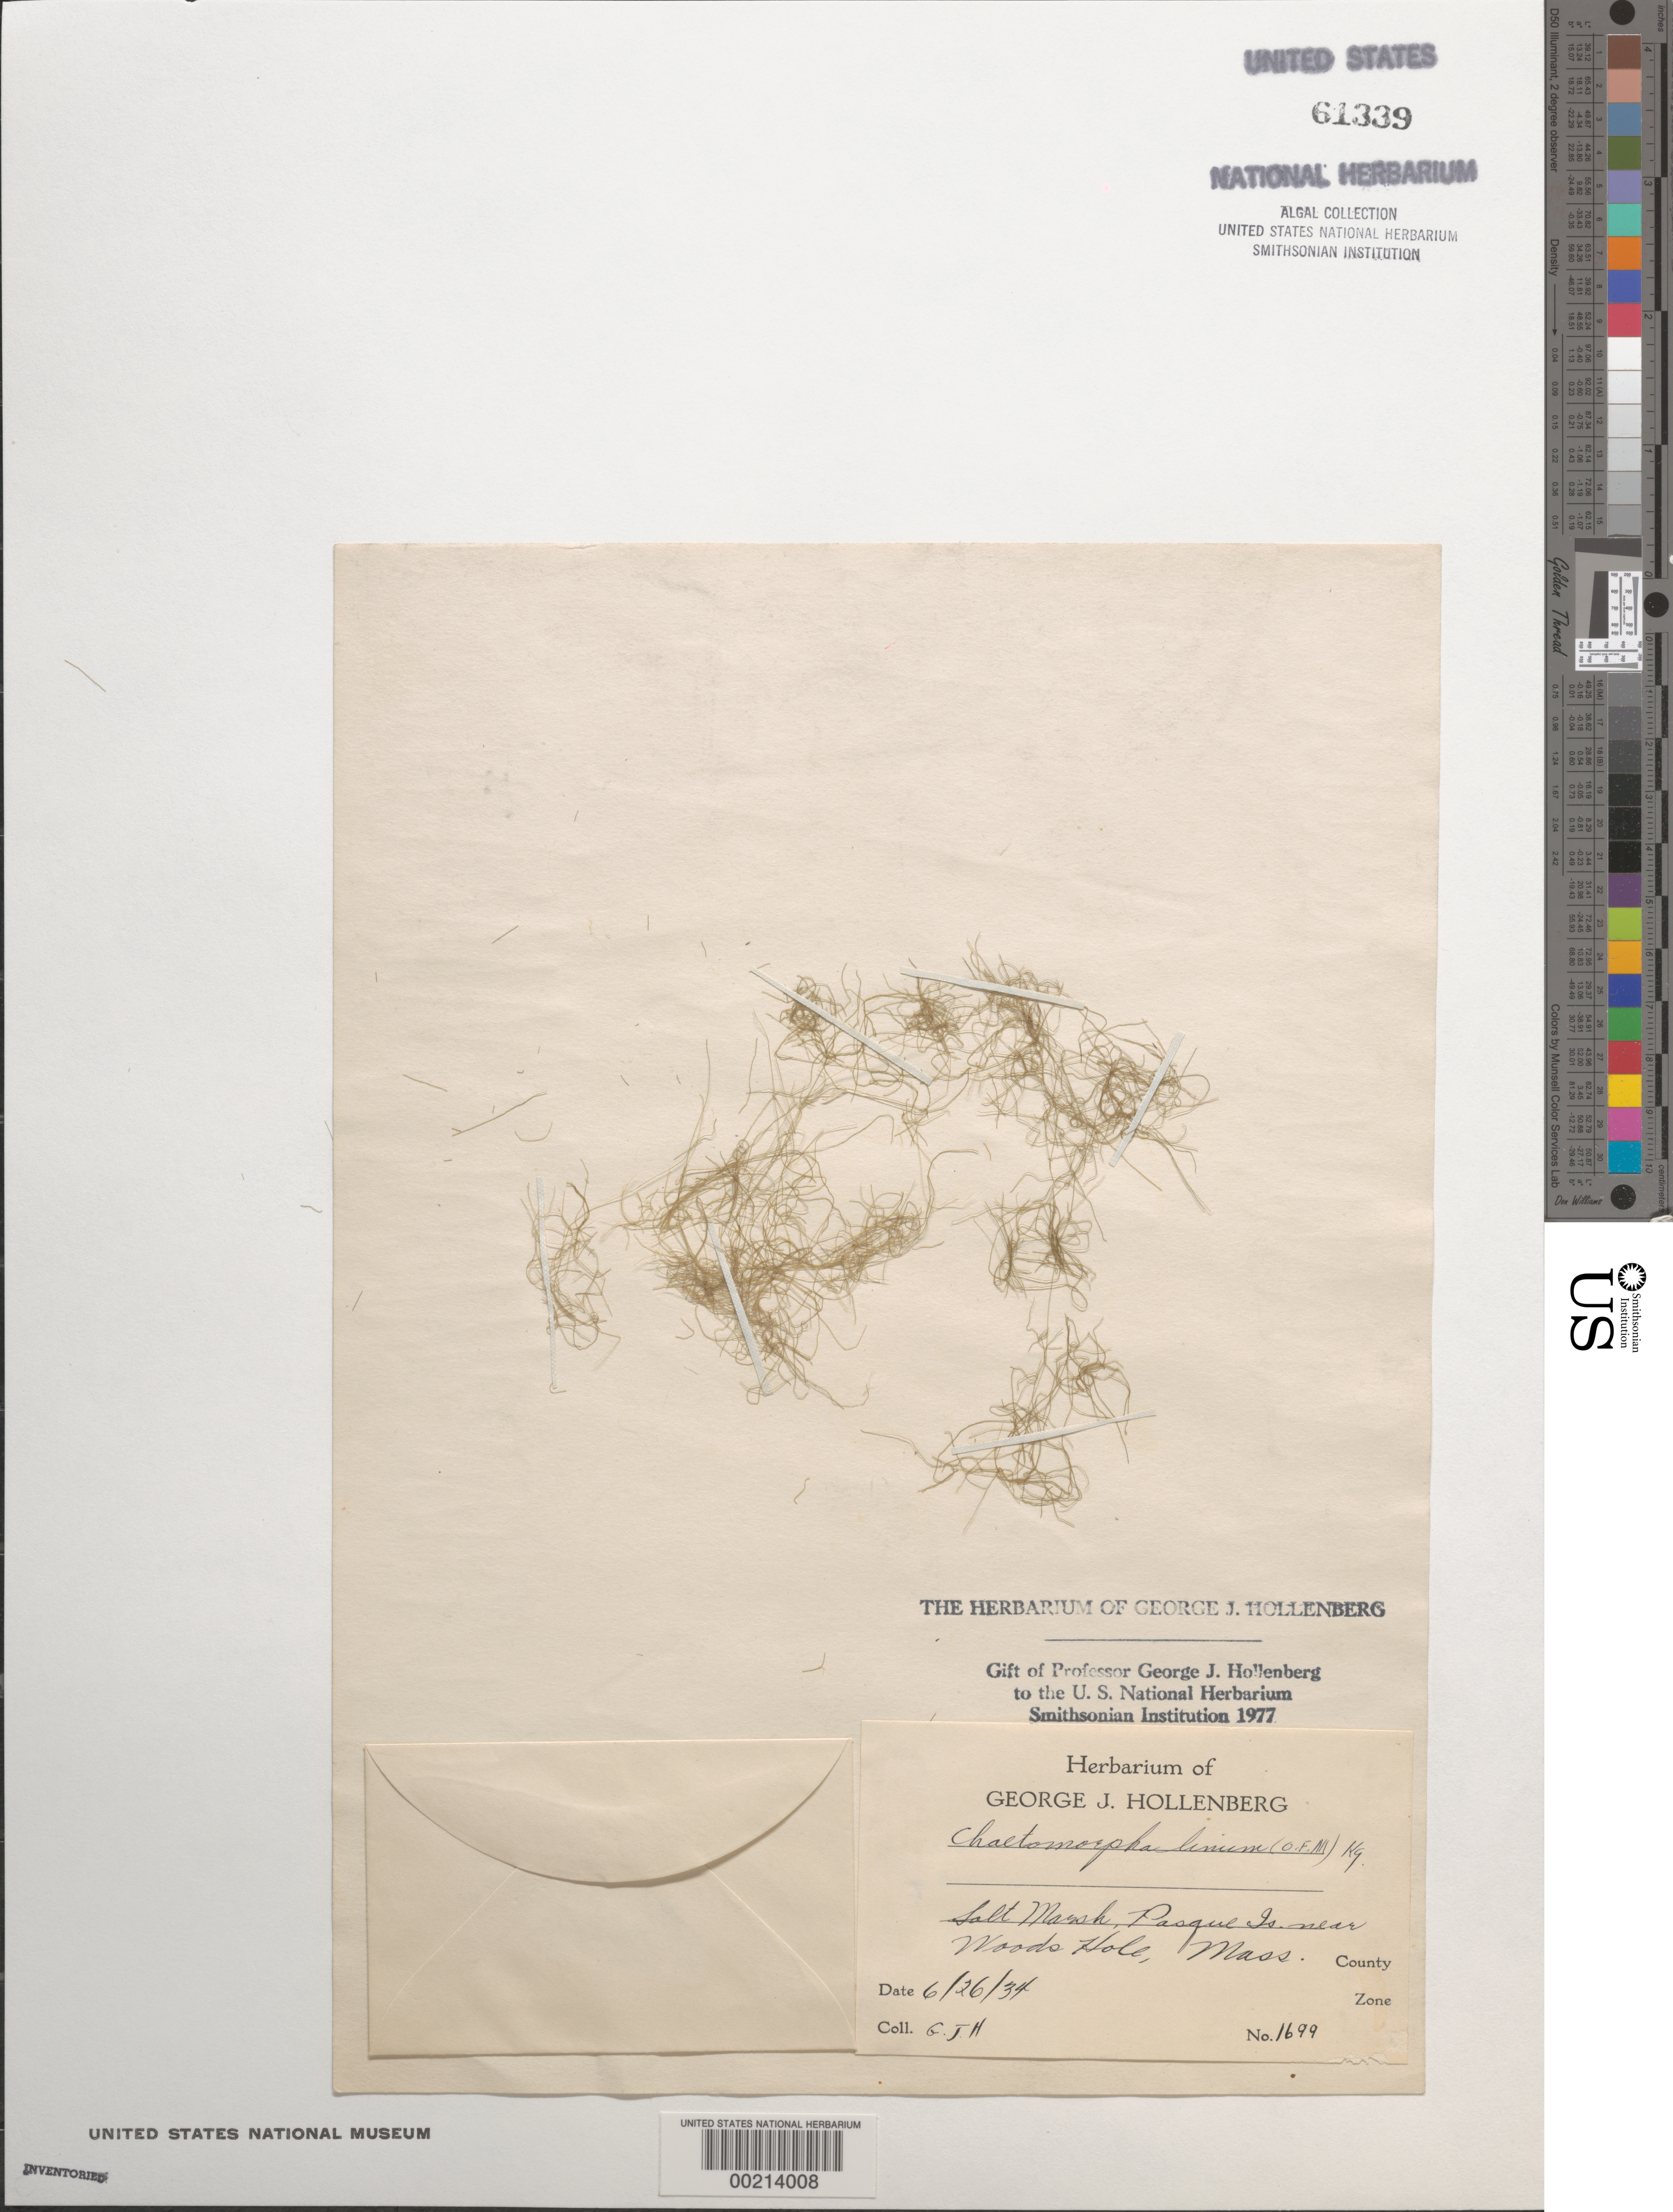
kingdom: Plantae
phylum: Chlorophyta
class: Ulvophyceae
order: Cladophorales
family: Cladophoraceae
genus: Chaetomorpha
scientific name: Chaetomorpha linum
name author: (O.F. Muell.) Kütz.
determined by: Hollenberg, George J.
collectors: G. Hollenberg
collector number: GJH 1699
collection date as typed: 26 Jun 1934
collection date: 1934-06-26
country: United States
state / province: Massachusetts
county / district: Dukes County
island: Pasque Island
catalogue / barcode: US 61339